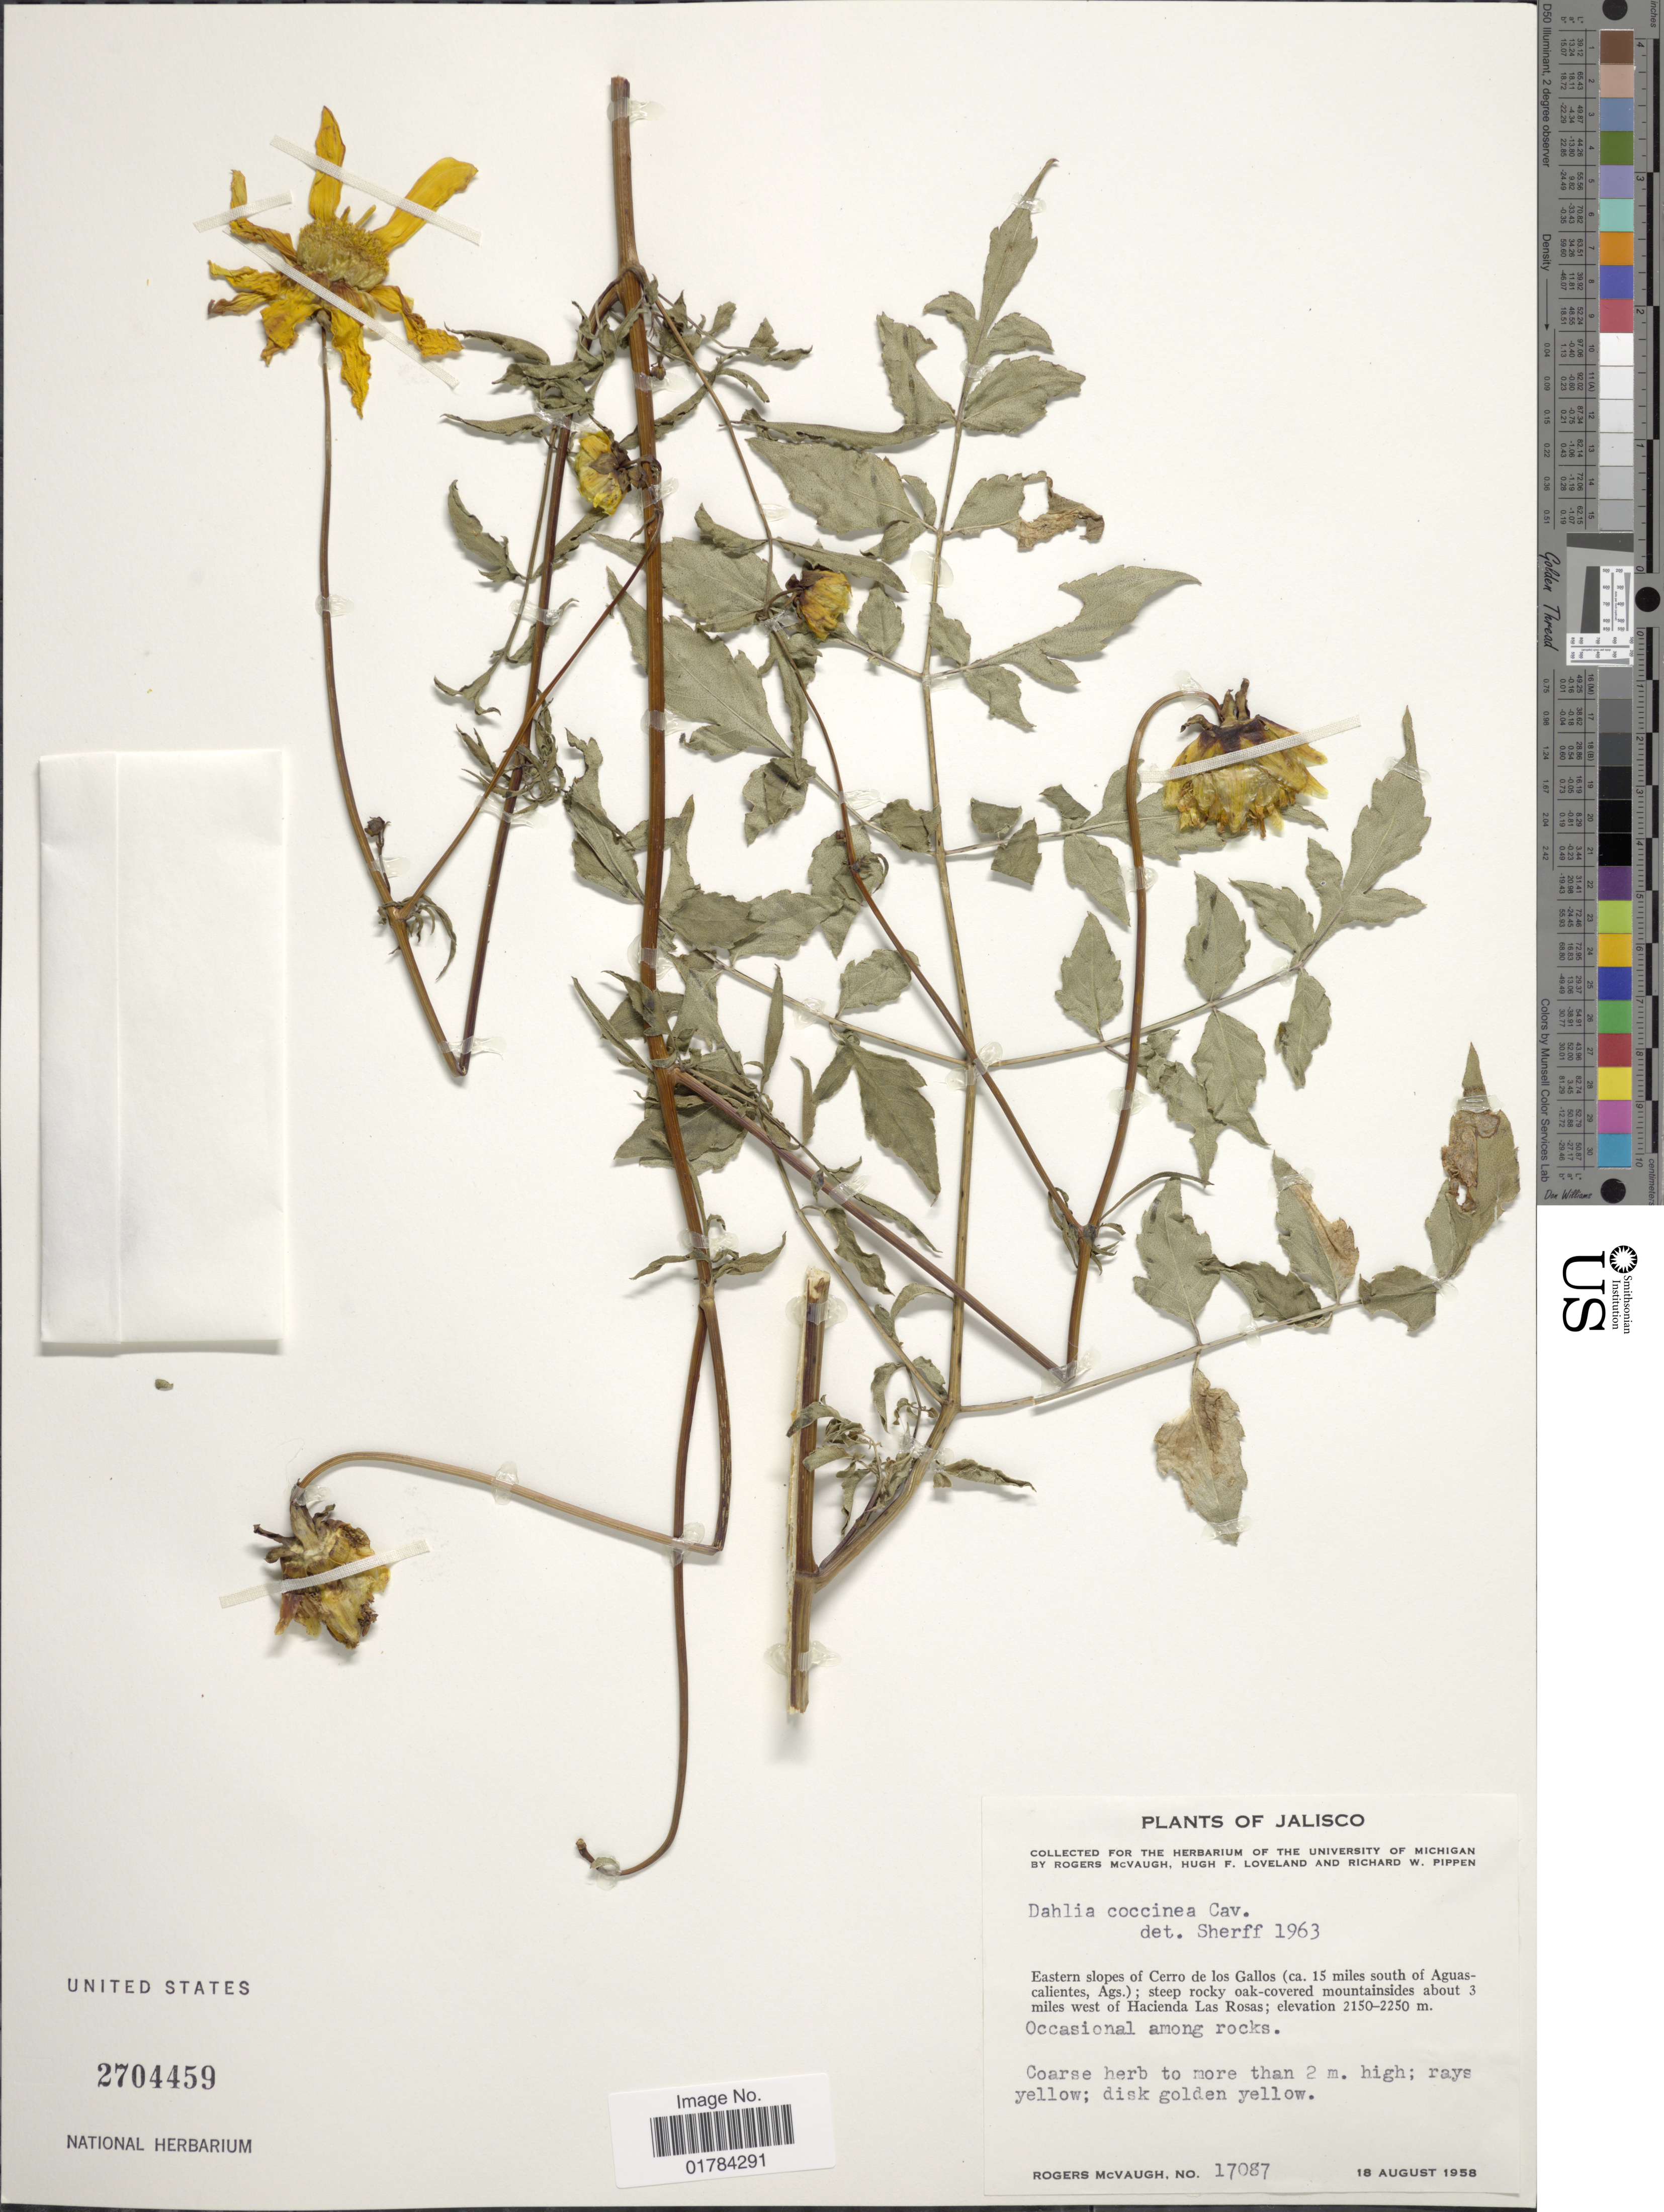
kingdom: Plantae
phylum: Tracheophyta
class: Magnoliopsida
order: Asterales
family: Asteraceae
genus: Dahlia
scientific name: Dahlia coccinea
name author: Cav.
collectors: R. McVaugh, H. Loveland & R. W. Pippen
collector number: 17087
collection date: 1958-08-18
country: Mexico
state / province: Jalisco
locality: Eastern slopes of Cerro de los Gallos (ca. 15 miles south of Aguascalientes, Ags.) steep rocky oak-covered mountainsides about 3 miles west of Hacienda Las Rosas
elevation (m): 2150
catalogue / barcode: US 2704459